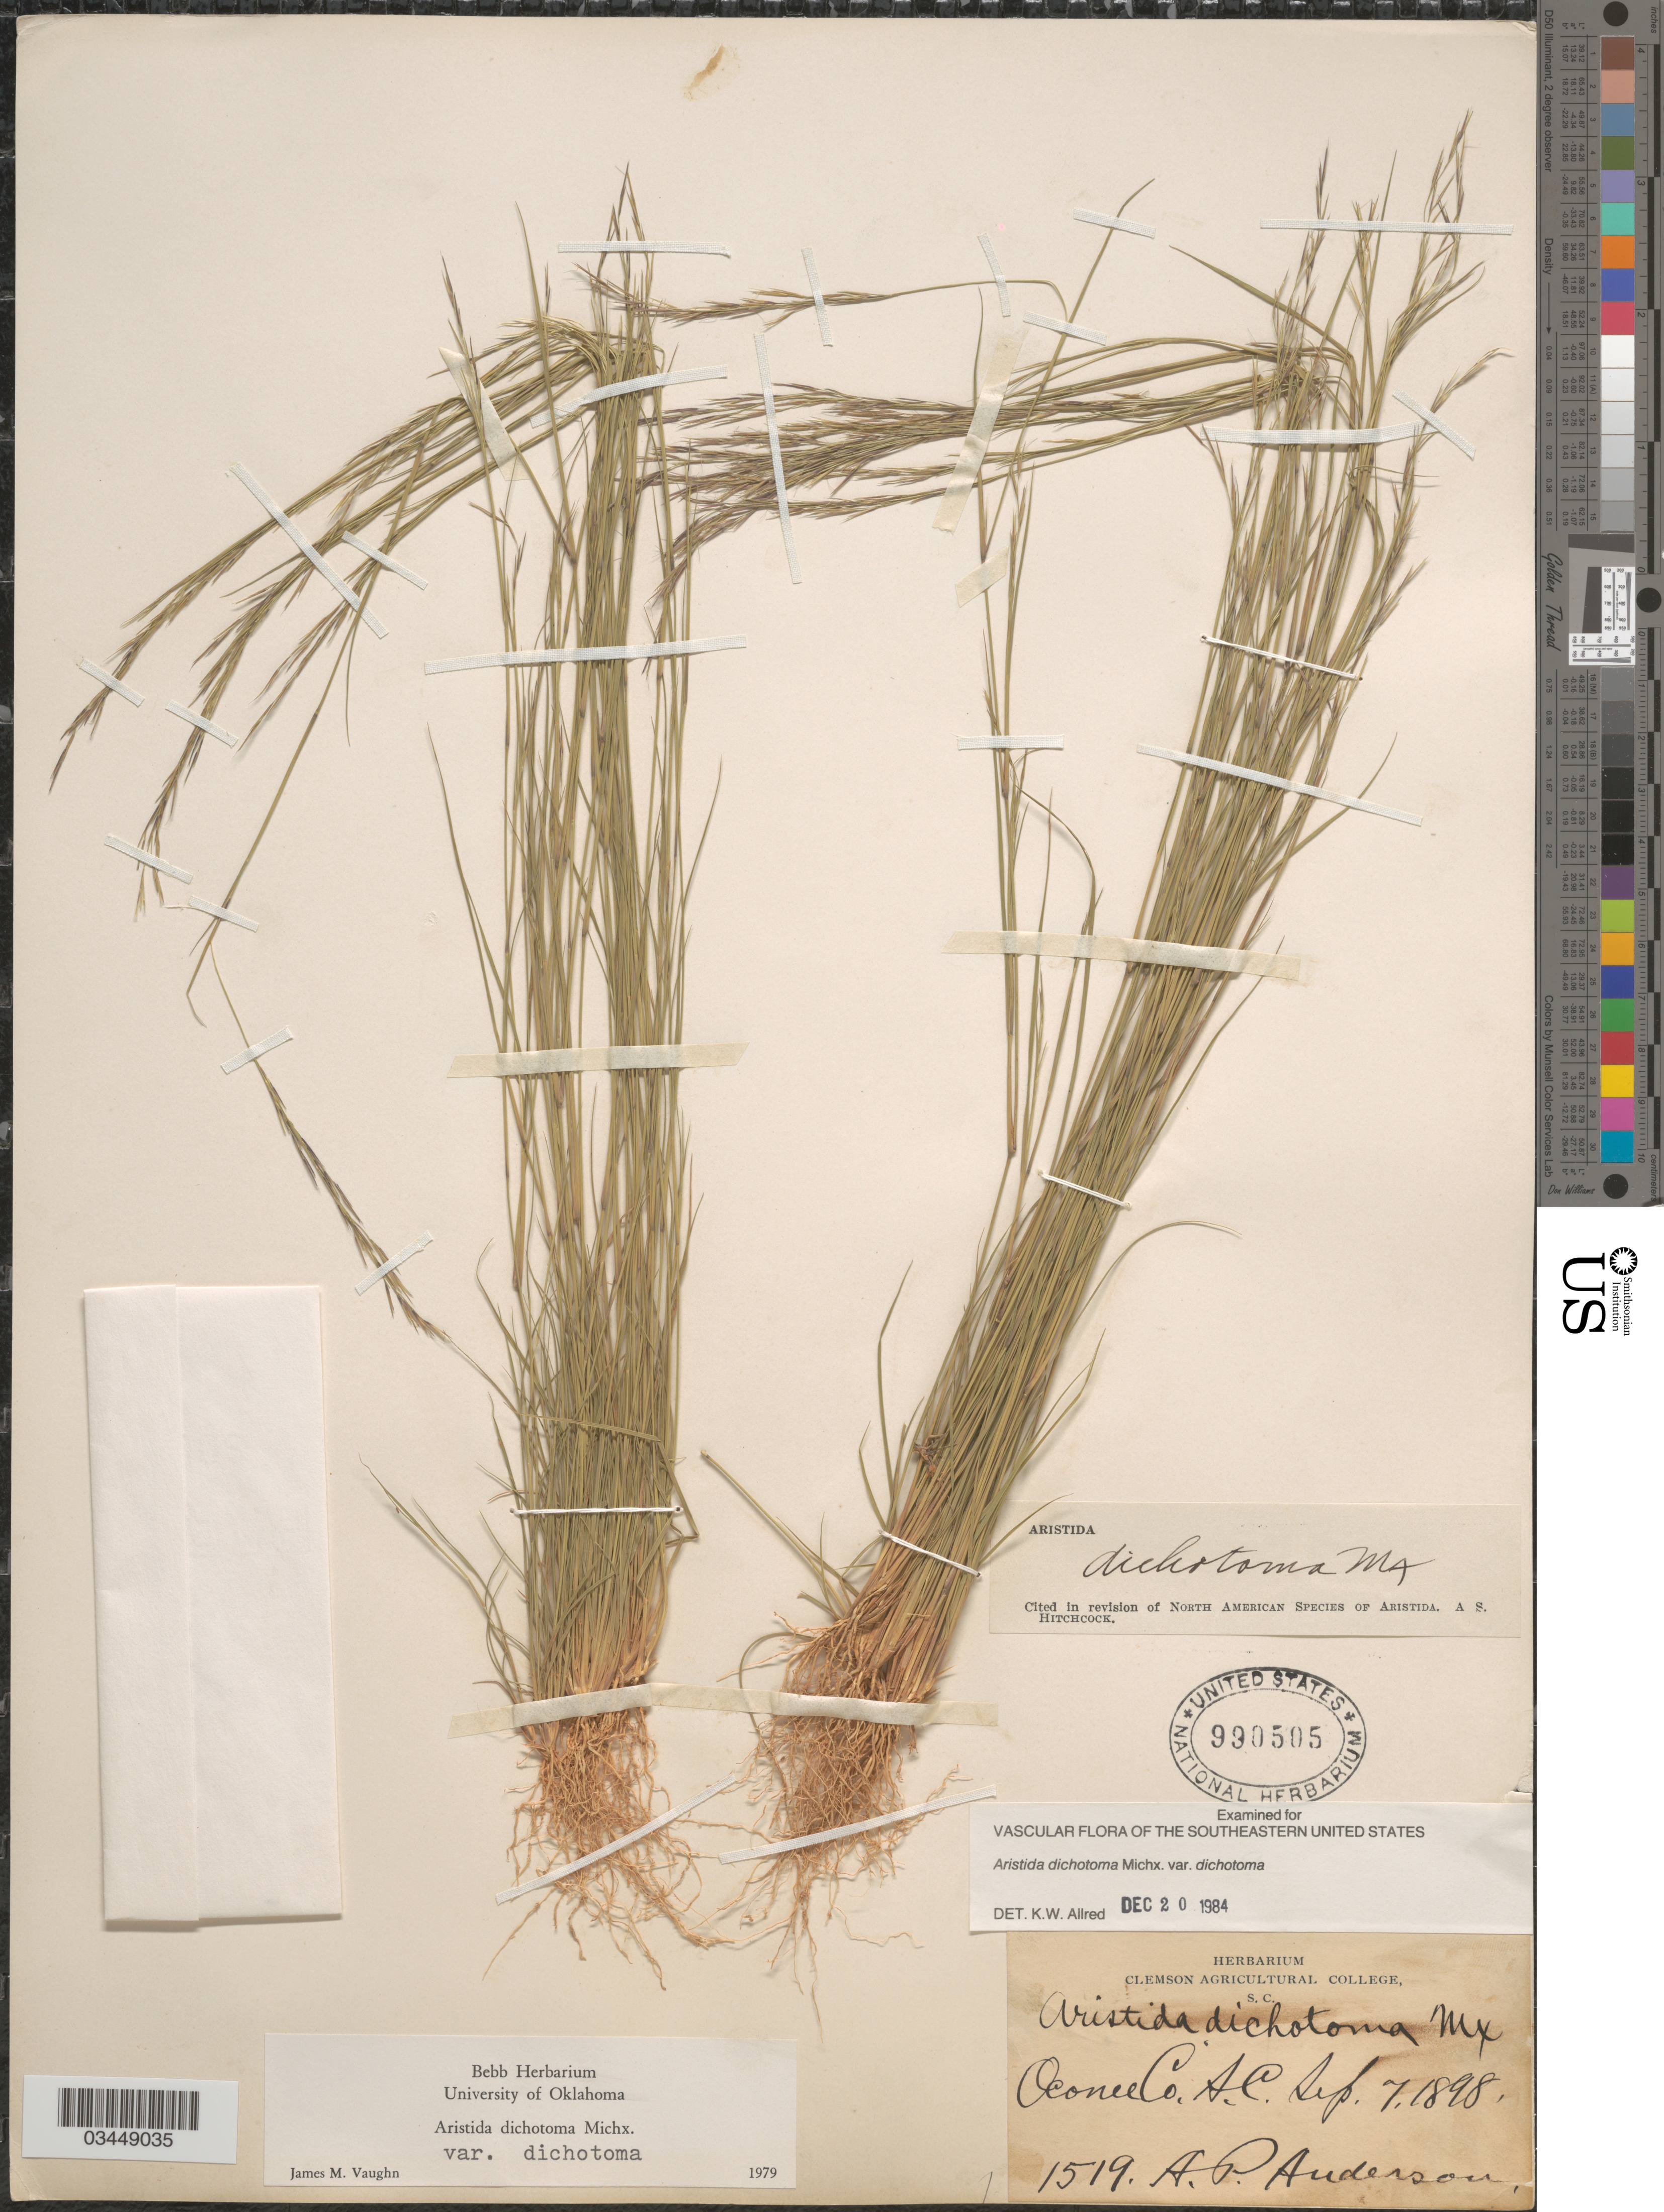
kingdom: Plantae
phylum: Tracheophyta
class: Liliopsida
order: Poales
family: Poaceae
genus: Aristida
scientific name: Aristida dichotoma var. dichotoma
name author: Michx.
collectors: A. P. Anderson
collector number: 1519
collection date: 1898-09-07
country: United States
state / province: South Carolina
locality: Oconee Co.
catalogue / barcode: US 990505